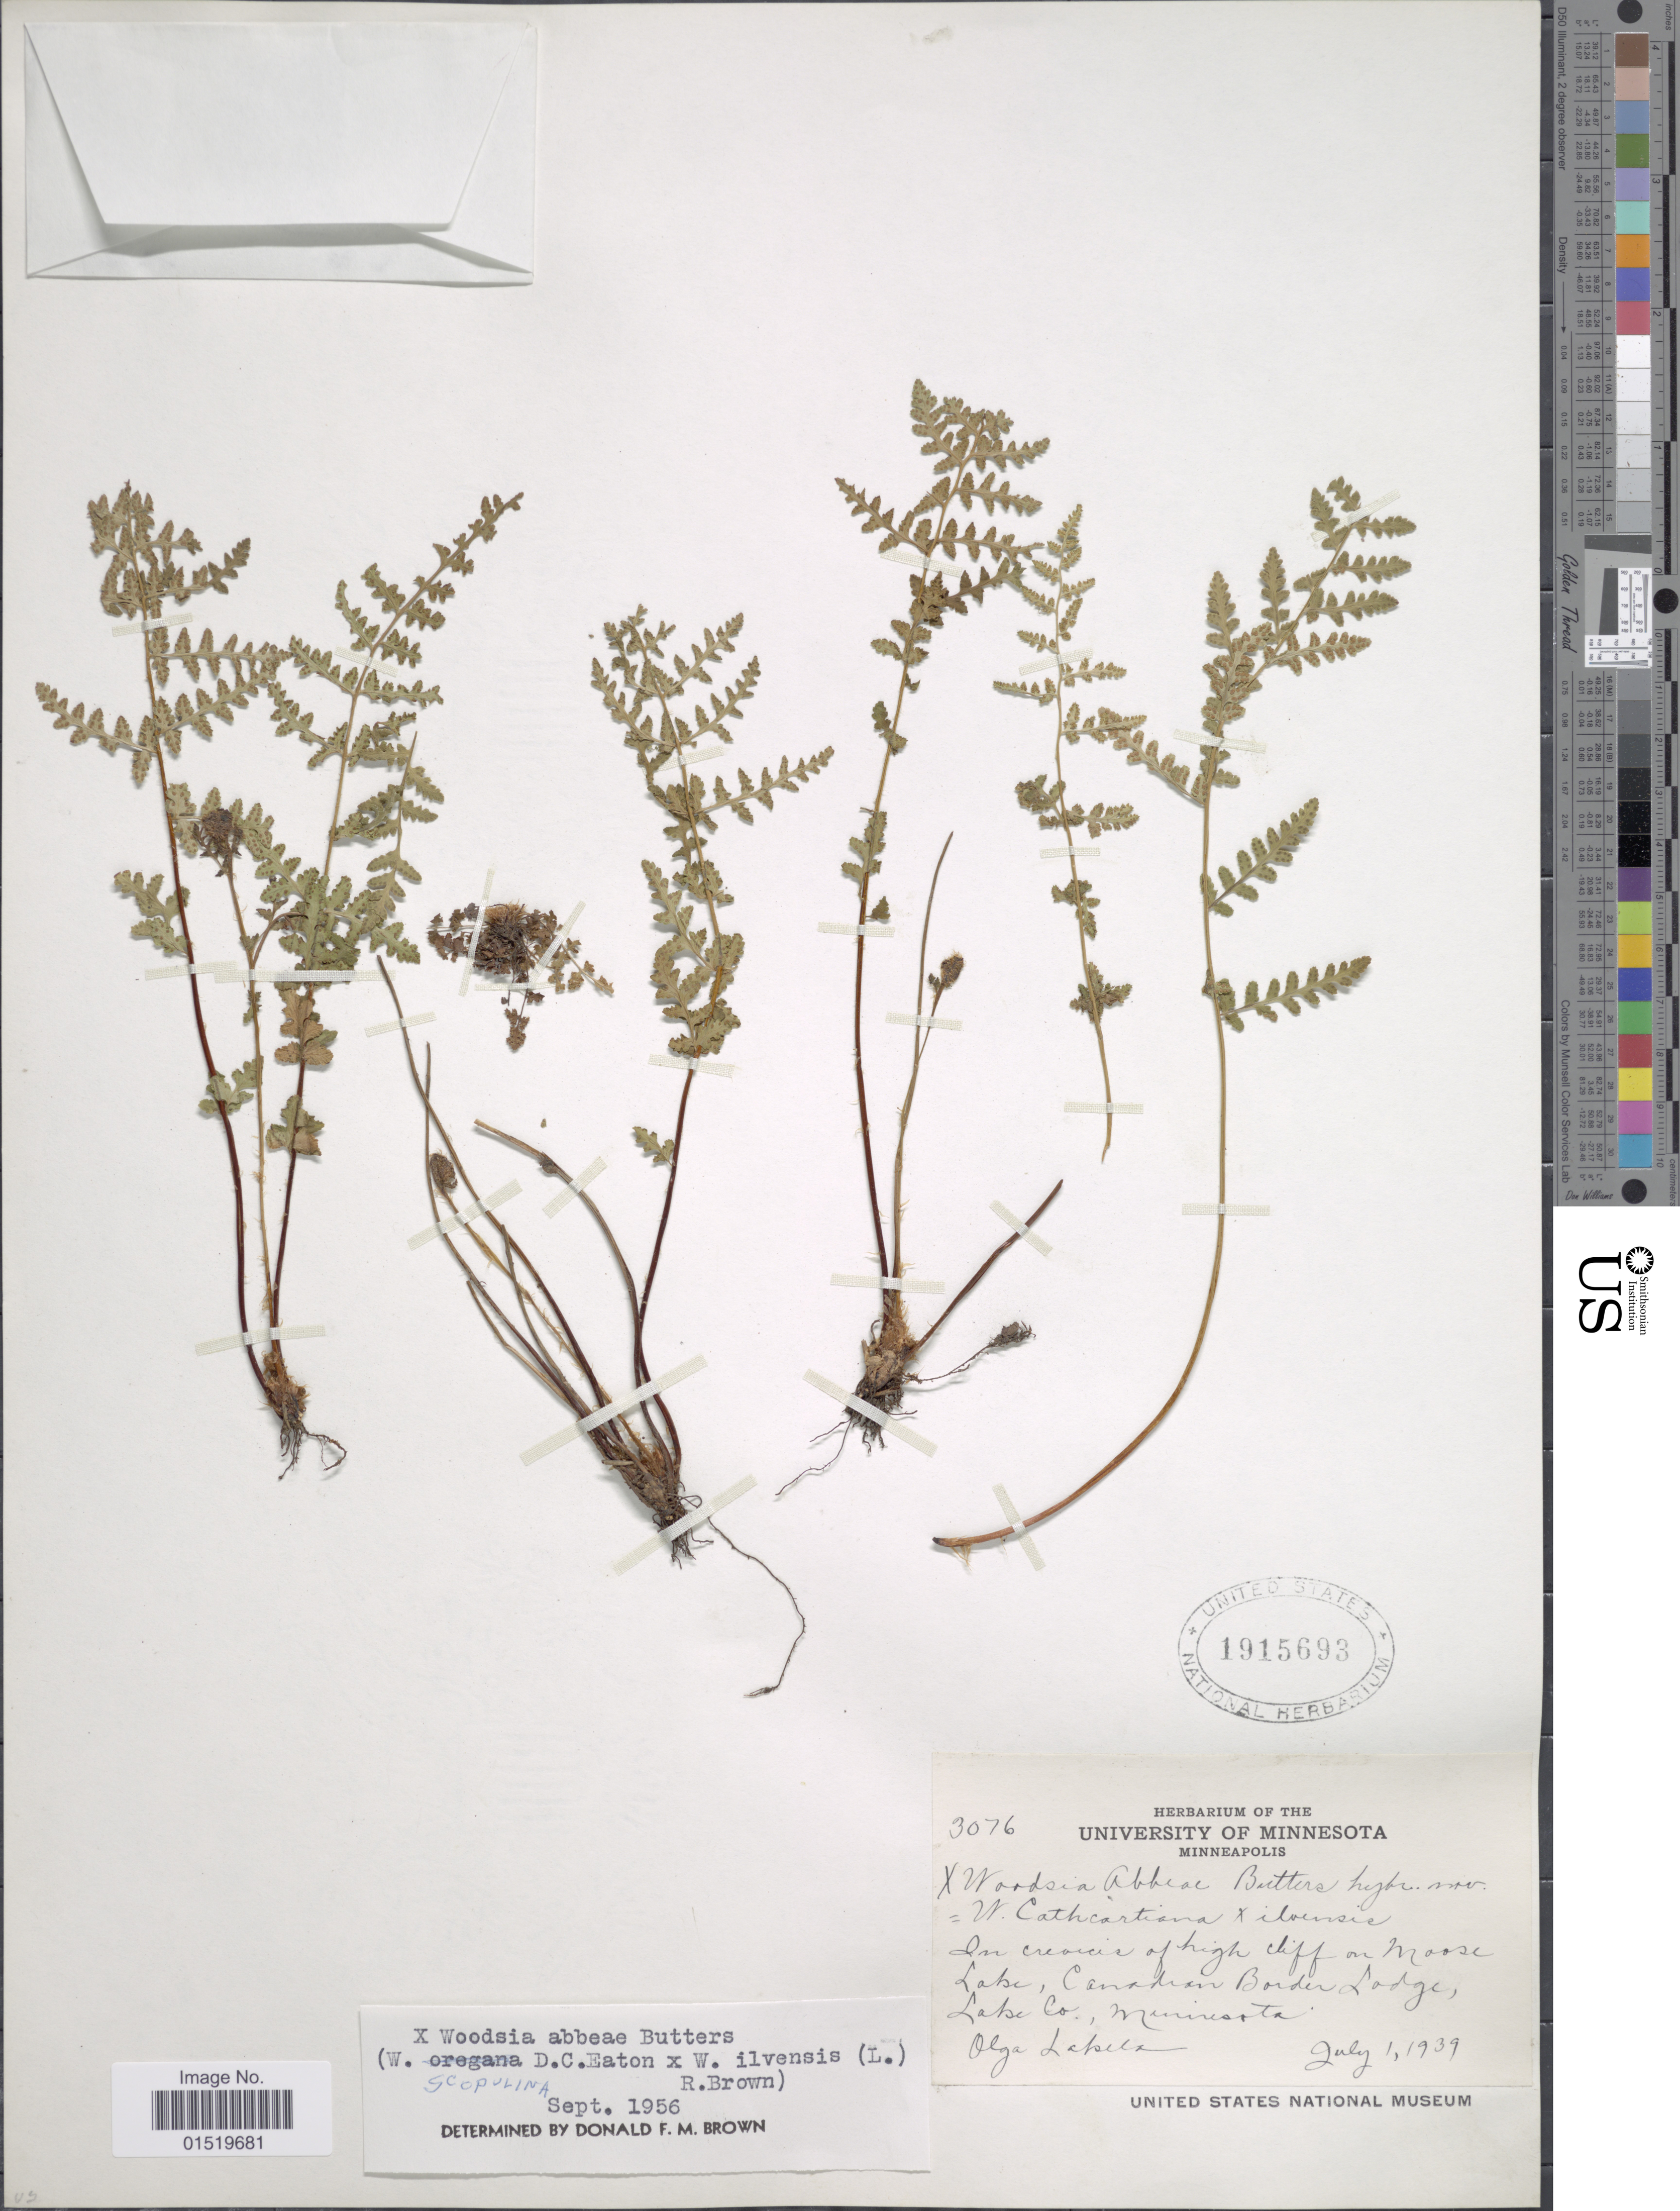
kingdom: Plantae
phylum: Tracheophyta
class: Polypodiopsida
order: Polypodiales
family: Woodsiaceae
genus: Woodsia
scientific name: Woodsia x abbeae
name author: Butters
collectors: O. K. Lakela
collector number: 3076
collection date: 1939-07-01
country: United States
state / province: Minnesota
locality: In crevices of high cliff on Moose Labe, Canadian Border Lodge, Lake Co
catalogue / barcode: US 1915693